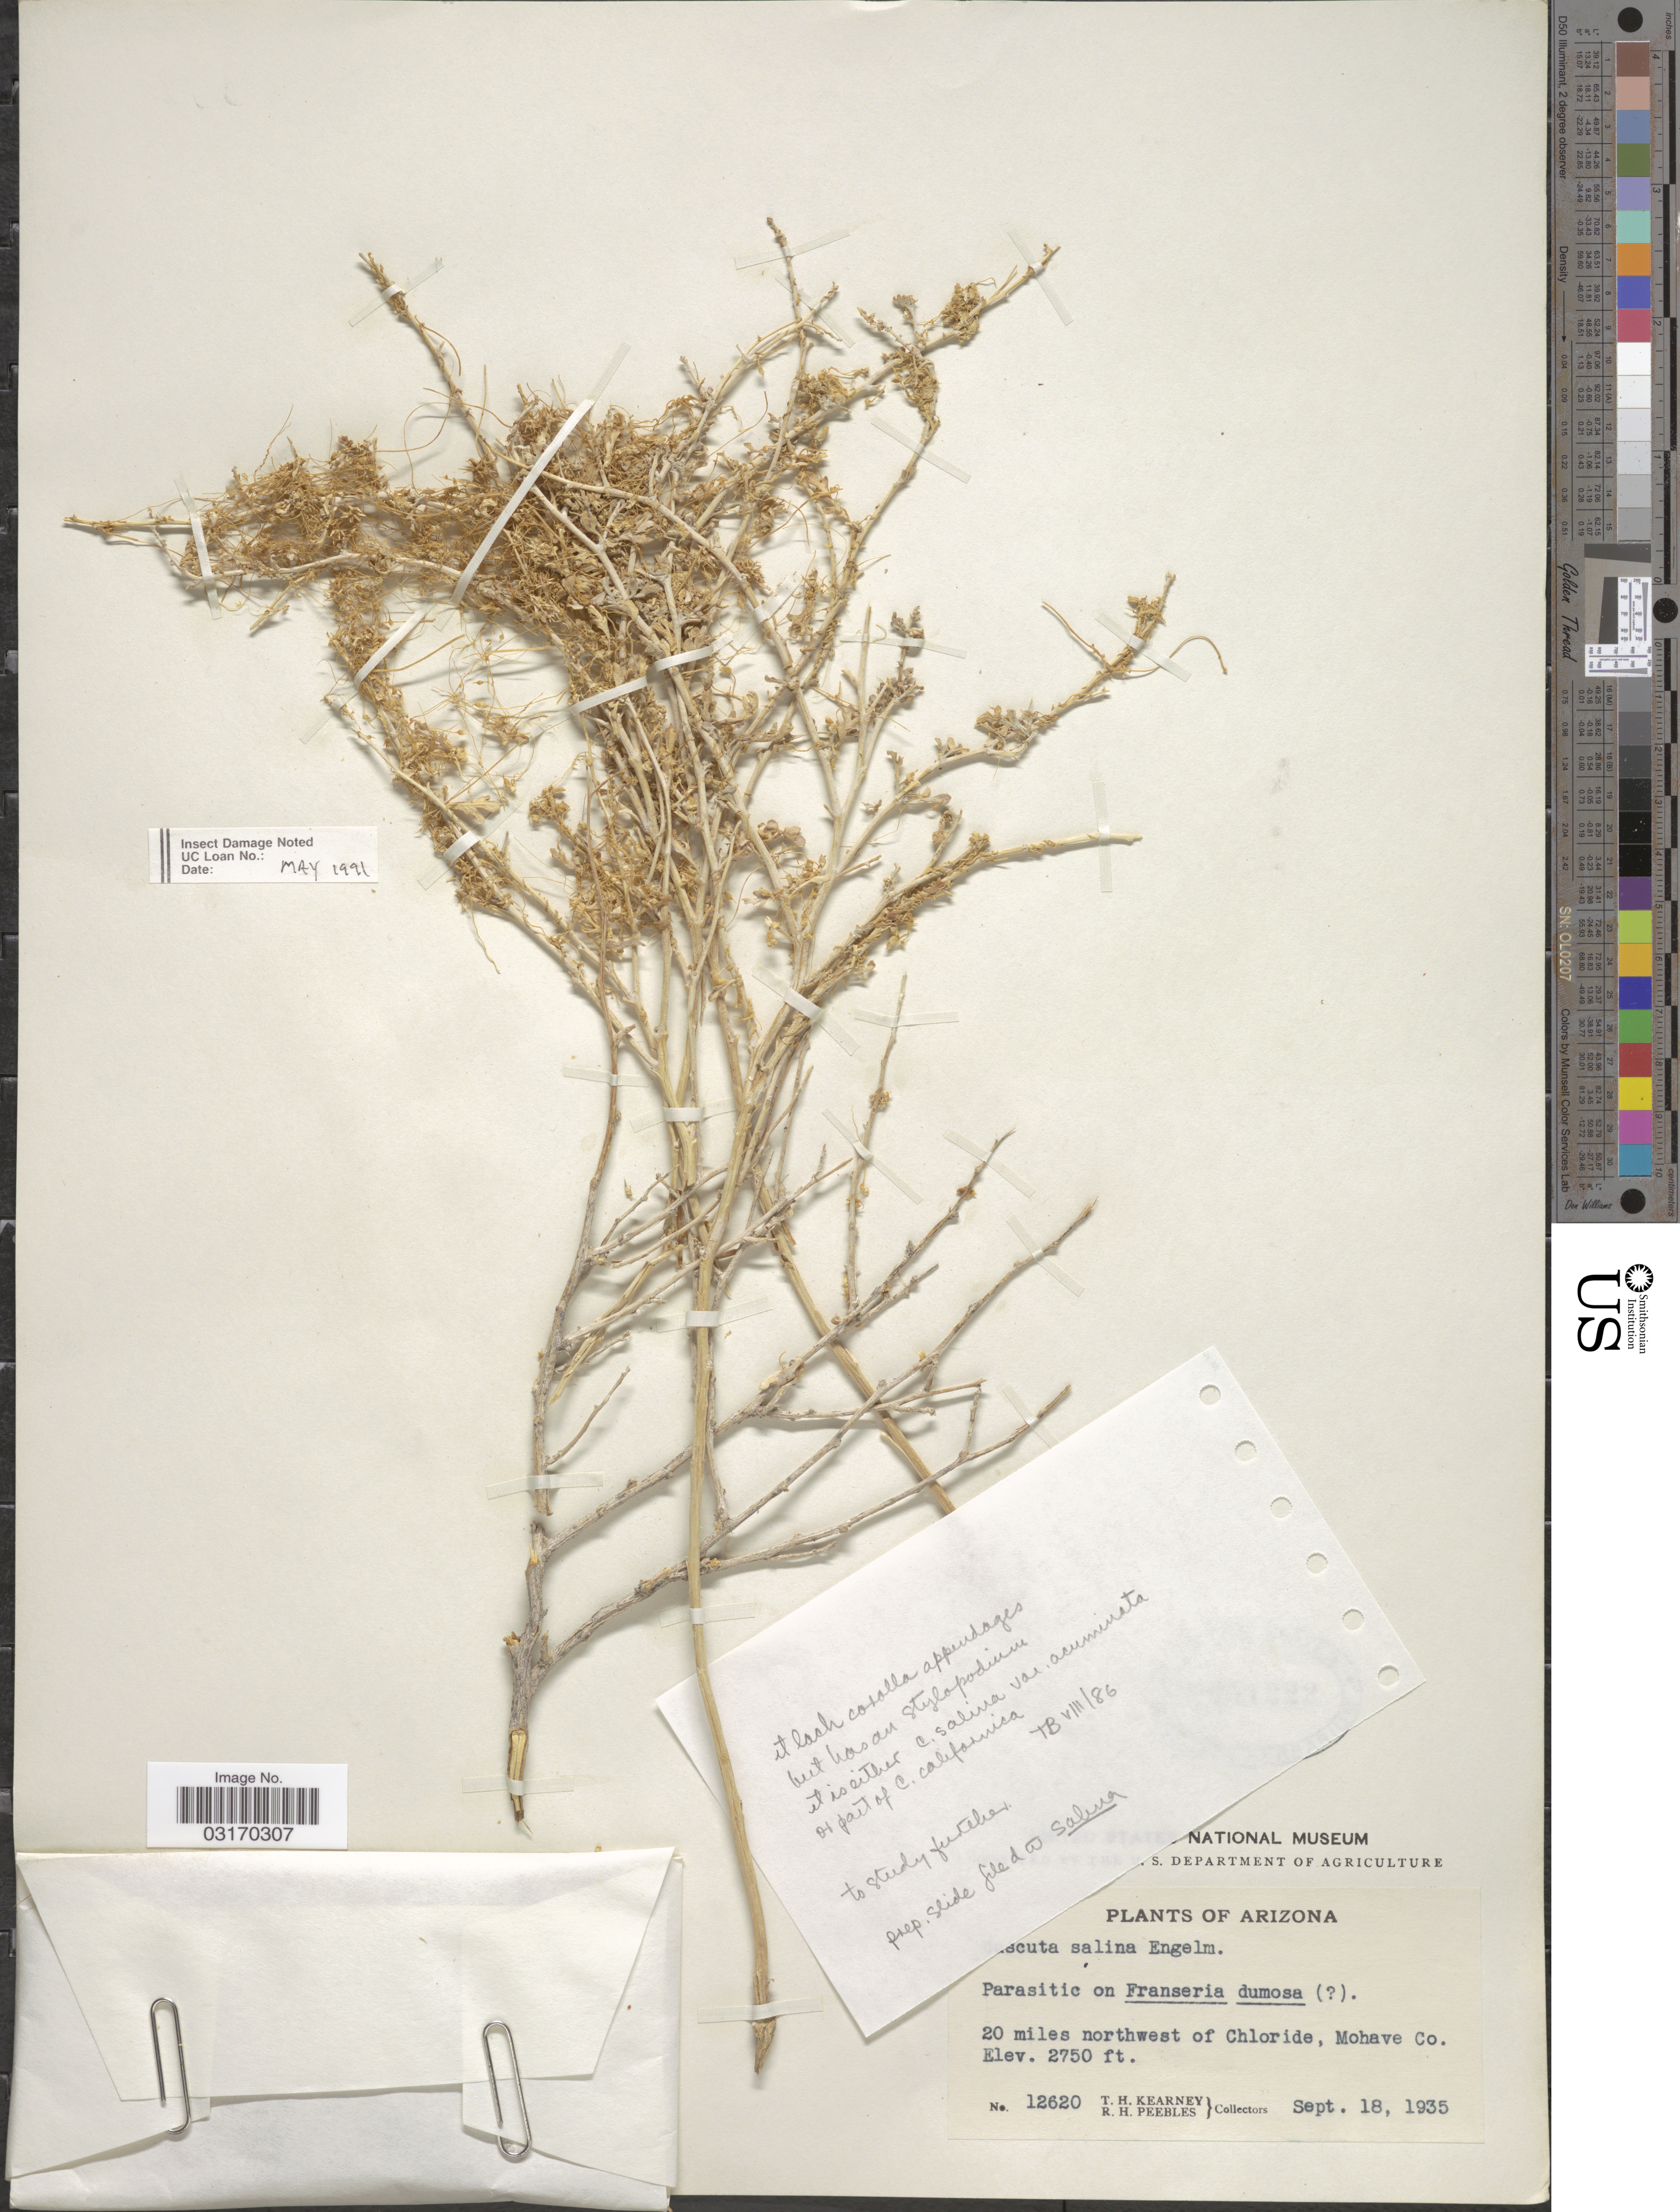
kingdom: Plantae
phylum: Tracheophyta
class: Magnoliopsida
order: Solanales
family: Convolvulaceae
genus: Cuscuta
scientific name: Cuscuta salina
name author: Engelm.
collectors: T. H. Kearney & R. H. Peebles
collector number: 12620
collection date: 1935-09-18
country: United States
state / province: Arizona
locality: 20 miles northwest of Chloride, Mohave Co.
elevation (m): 838